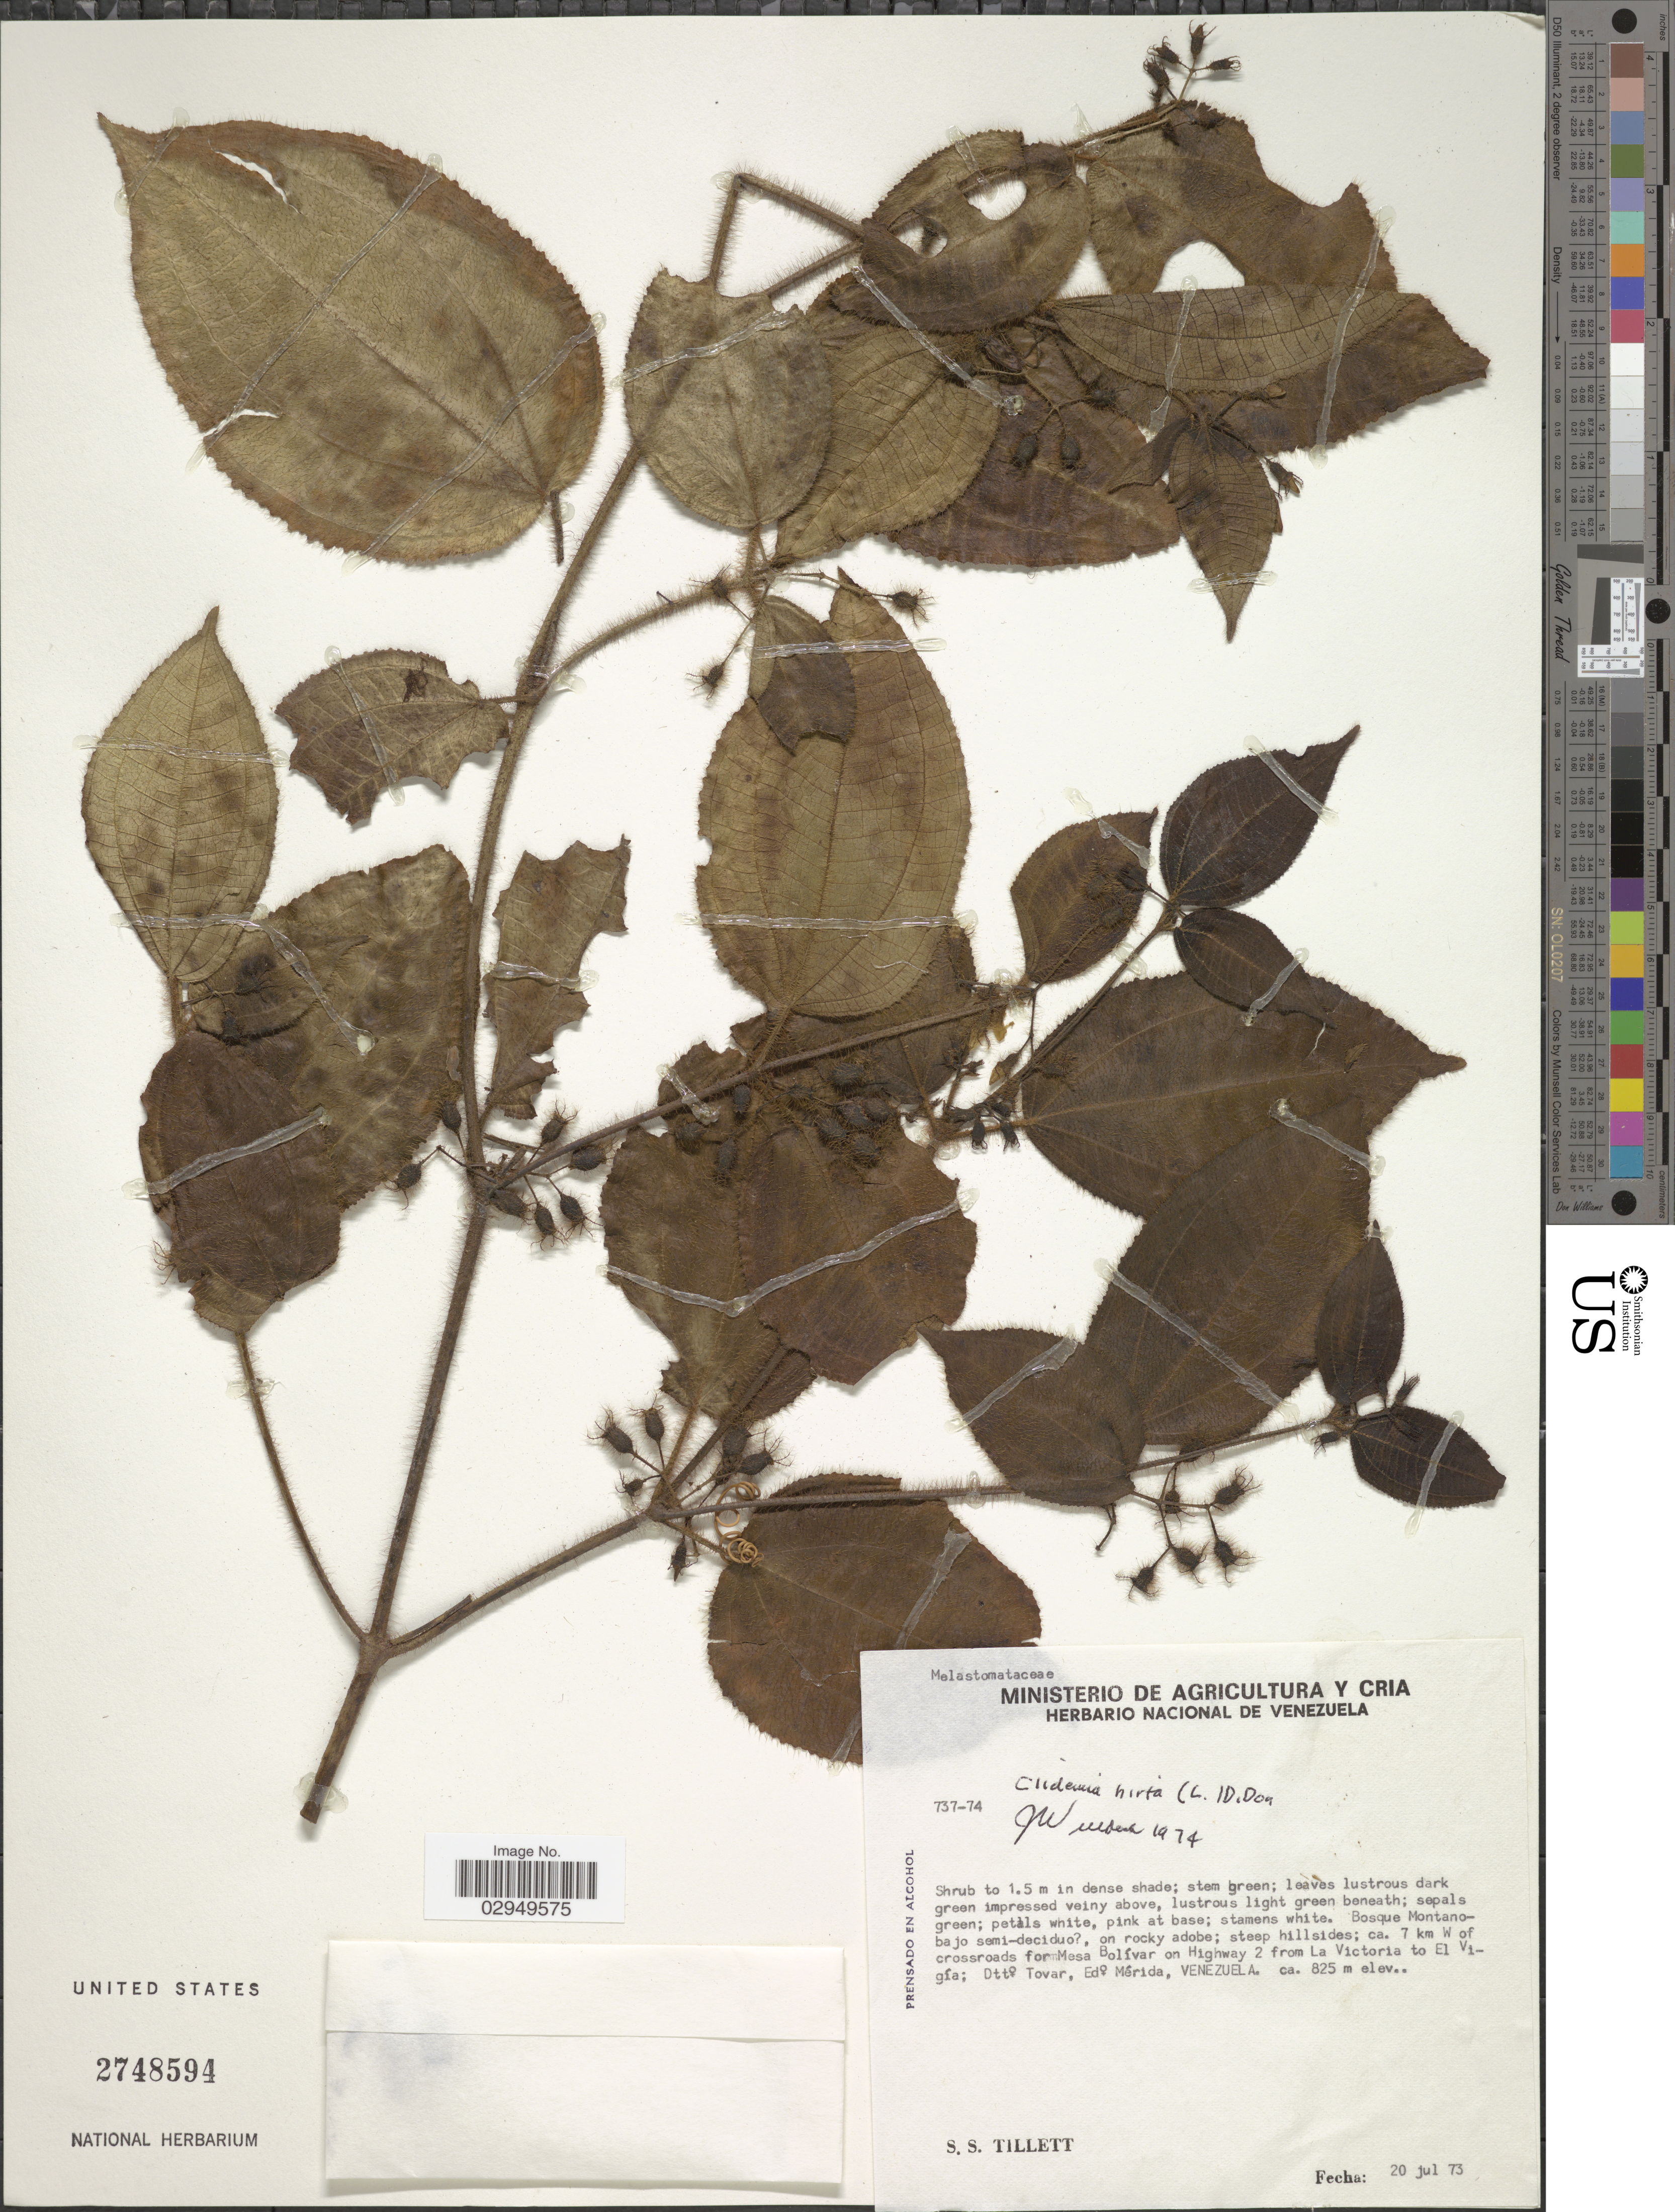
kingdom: Plantae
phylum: Tracheophyta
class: Magnoliopsida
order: Myrtales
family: Melastomataceae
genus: Clidemia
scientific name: Clidemia hirta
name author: (L.) D. Don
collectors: S. S. Tillett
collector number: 737-74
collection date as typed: Transcribed d/m/y: 20/7/73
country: Venezuela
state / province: Mérida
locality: Ca. 7 km W of crossroads for Mesa Bolívar on Highway 2 from La Victoria to El Vigía; Dtto Tovar, Edo Mérida.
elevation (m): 825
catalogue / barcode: US 2748594